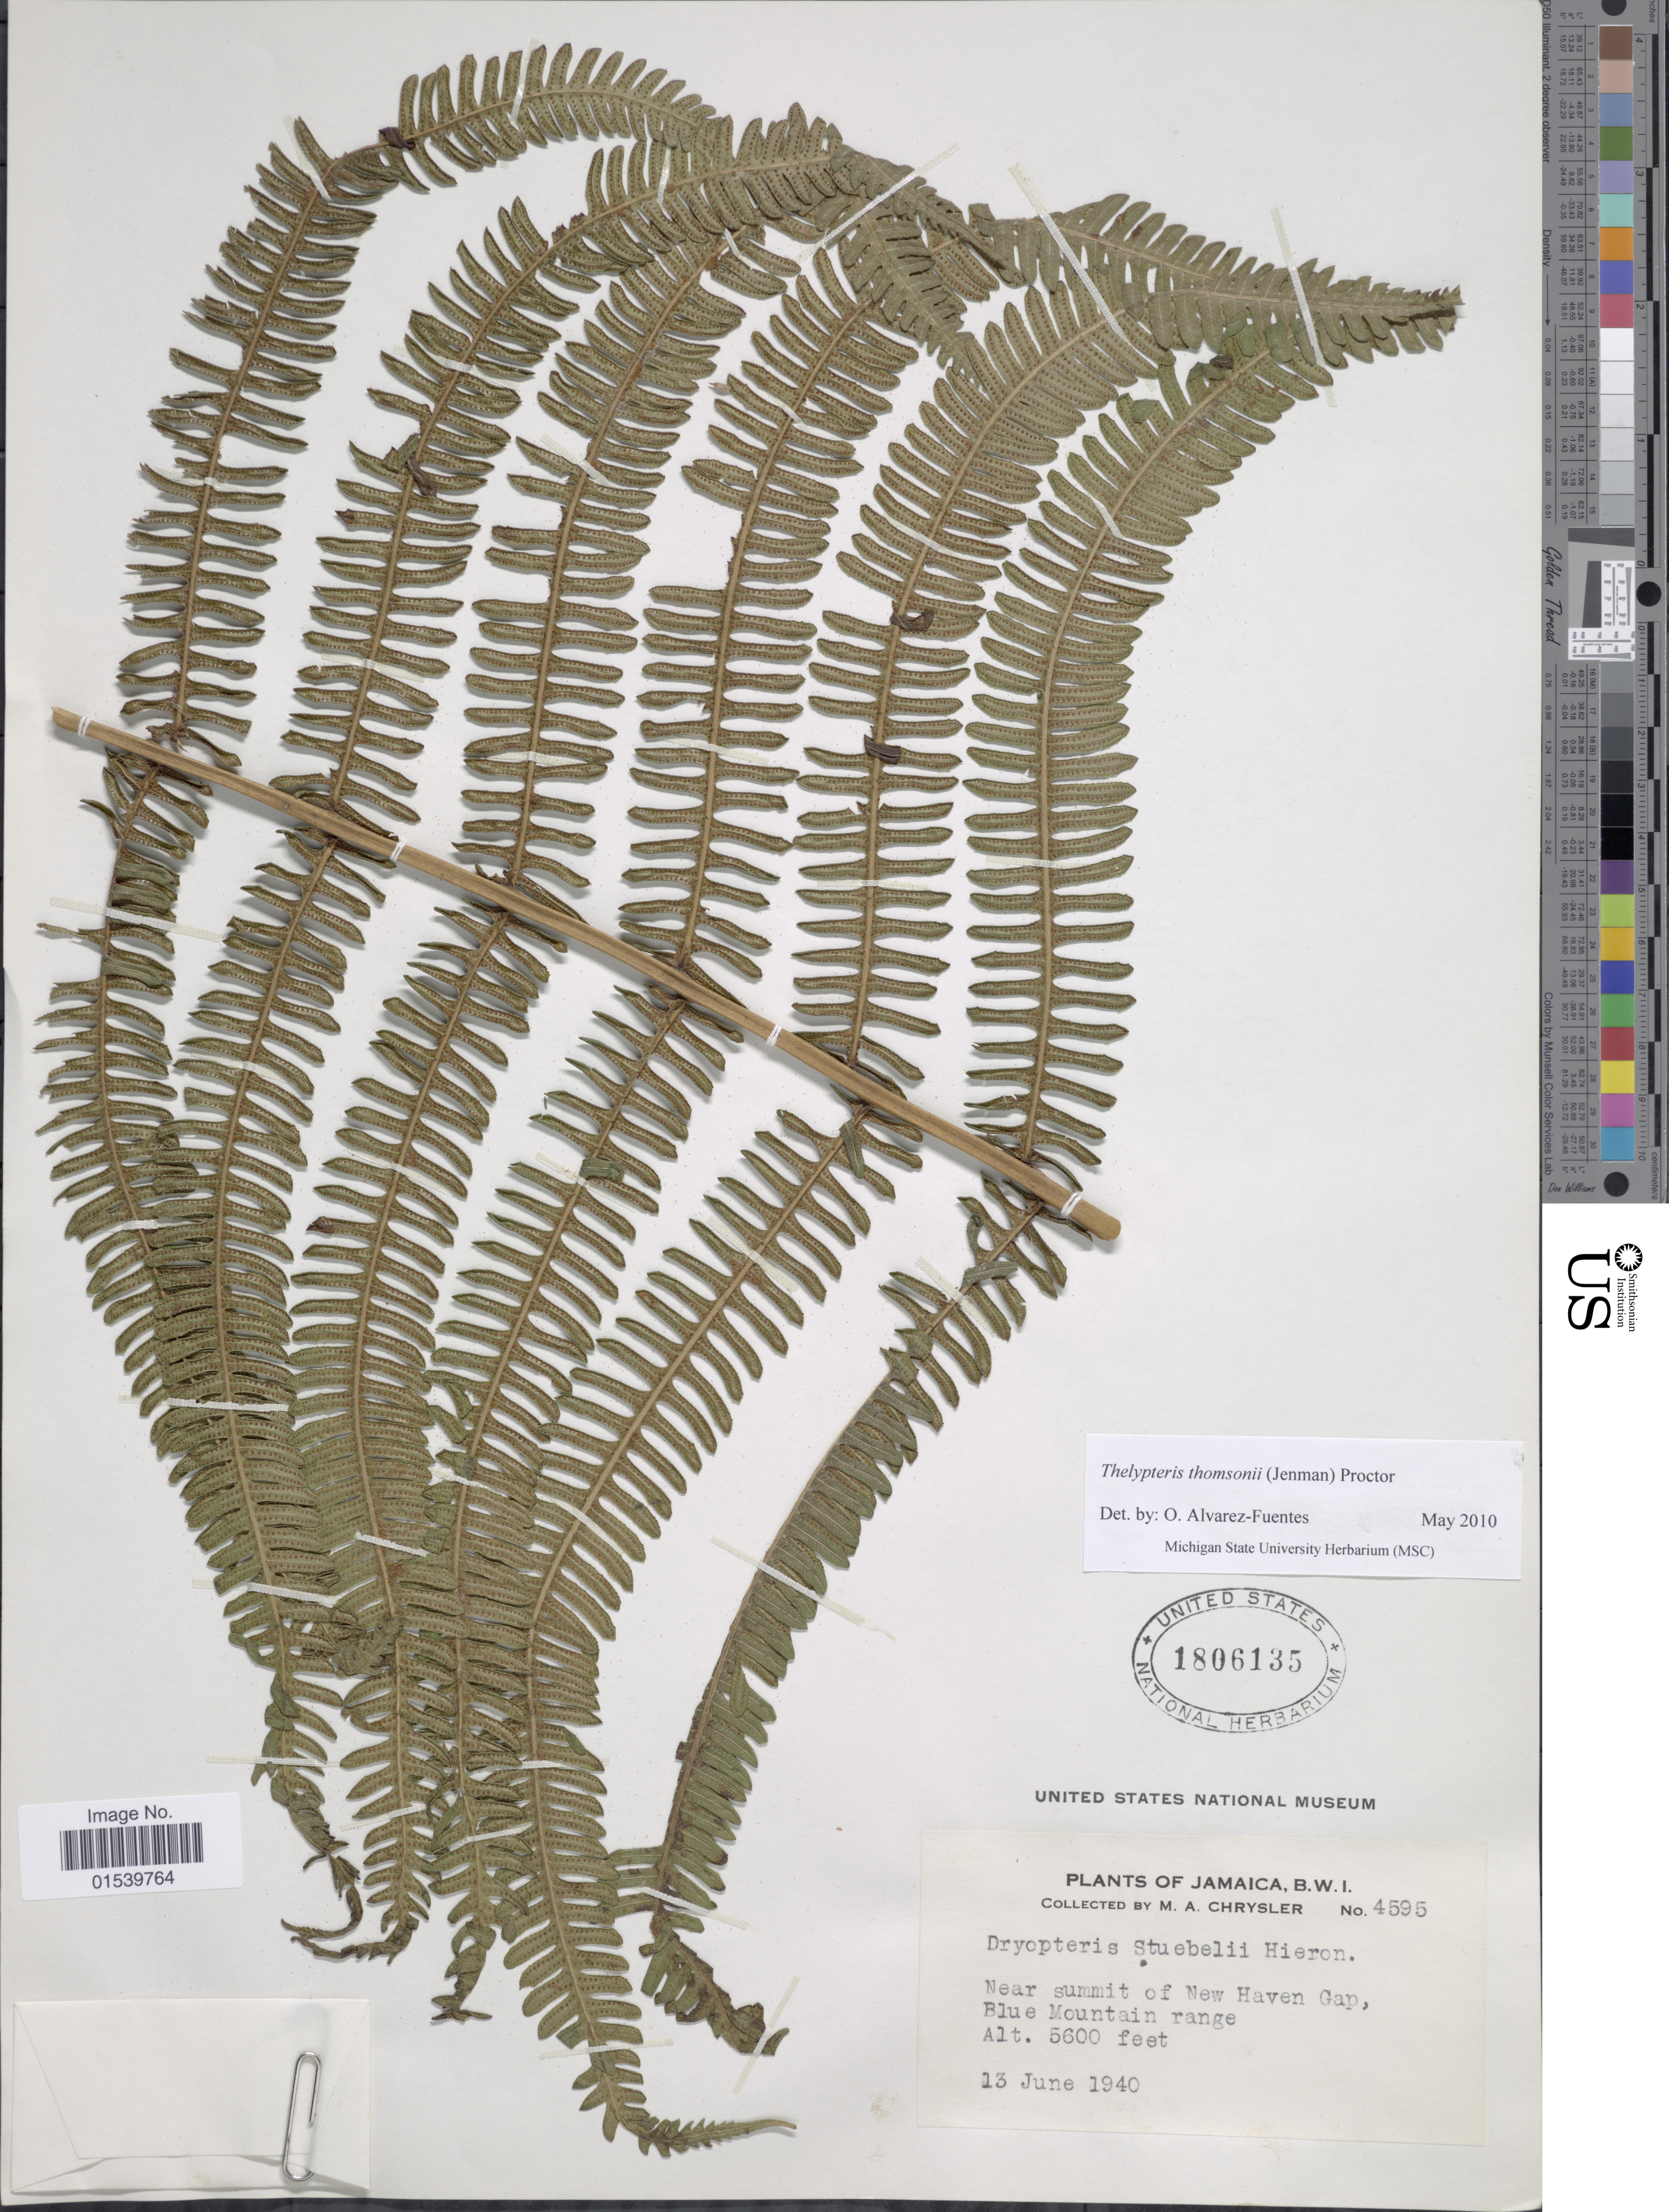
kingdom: Plantae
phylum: Tracheophyta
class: Polypodiopsida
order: Polypodiales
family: Thelypteridaceae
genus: Amauropelta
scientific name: Amauropelta thomsonii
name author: (Jenman) Pic. Serm.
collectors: M. A. Chrysler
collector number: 4595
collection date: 1940-06-13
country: Jamaica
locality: B.W.I. Near summit of New Haven Gap, Blue Mountain range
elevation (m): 1707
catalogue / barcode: US 1806135